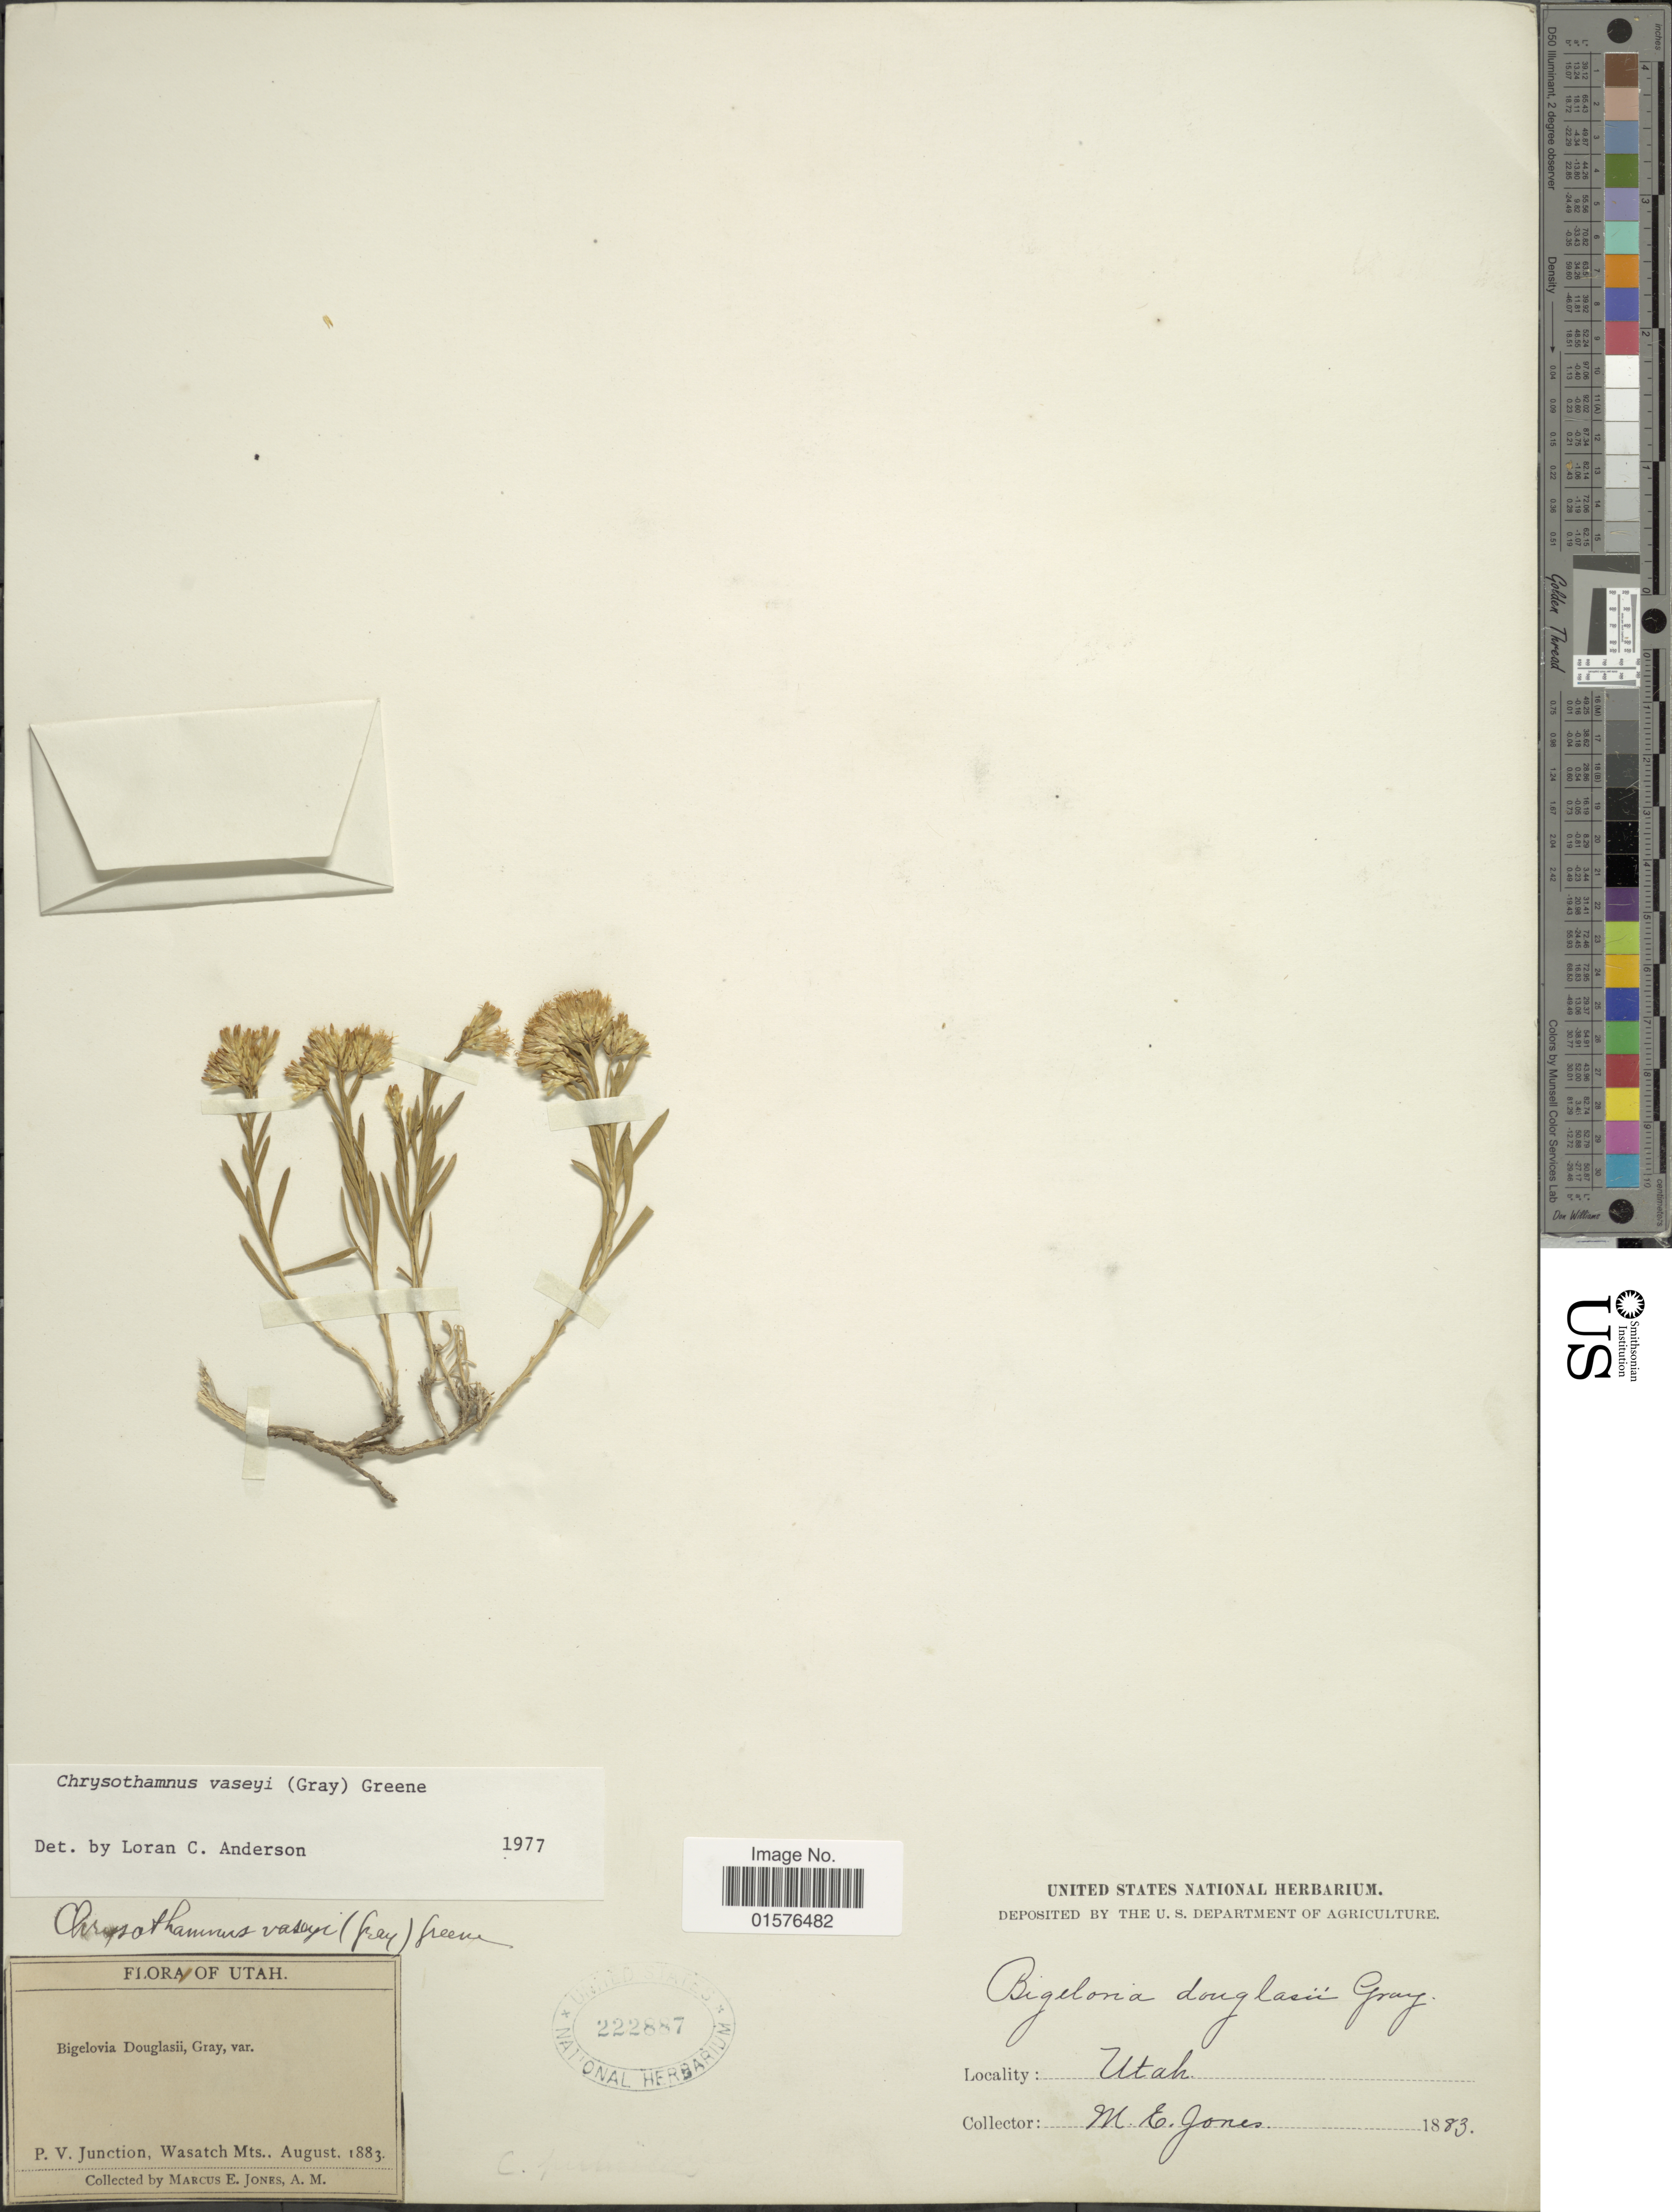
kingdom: Plantae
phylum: Tracheophyta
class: Magnoliopsida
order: Asterales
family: Asteraceae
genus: Chrysothamnus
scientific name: Chrysothamnus vaseyi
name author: (A. Gray) Greene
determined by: Urbatsch, Lowell E., Curator (LSU), Louisiana State University (UNITED STATES)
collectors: M. E. Jones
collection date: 1883-08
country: United States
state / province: Utah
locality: P.V. Junction, Wasatch Mts.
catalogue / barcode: US 222887